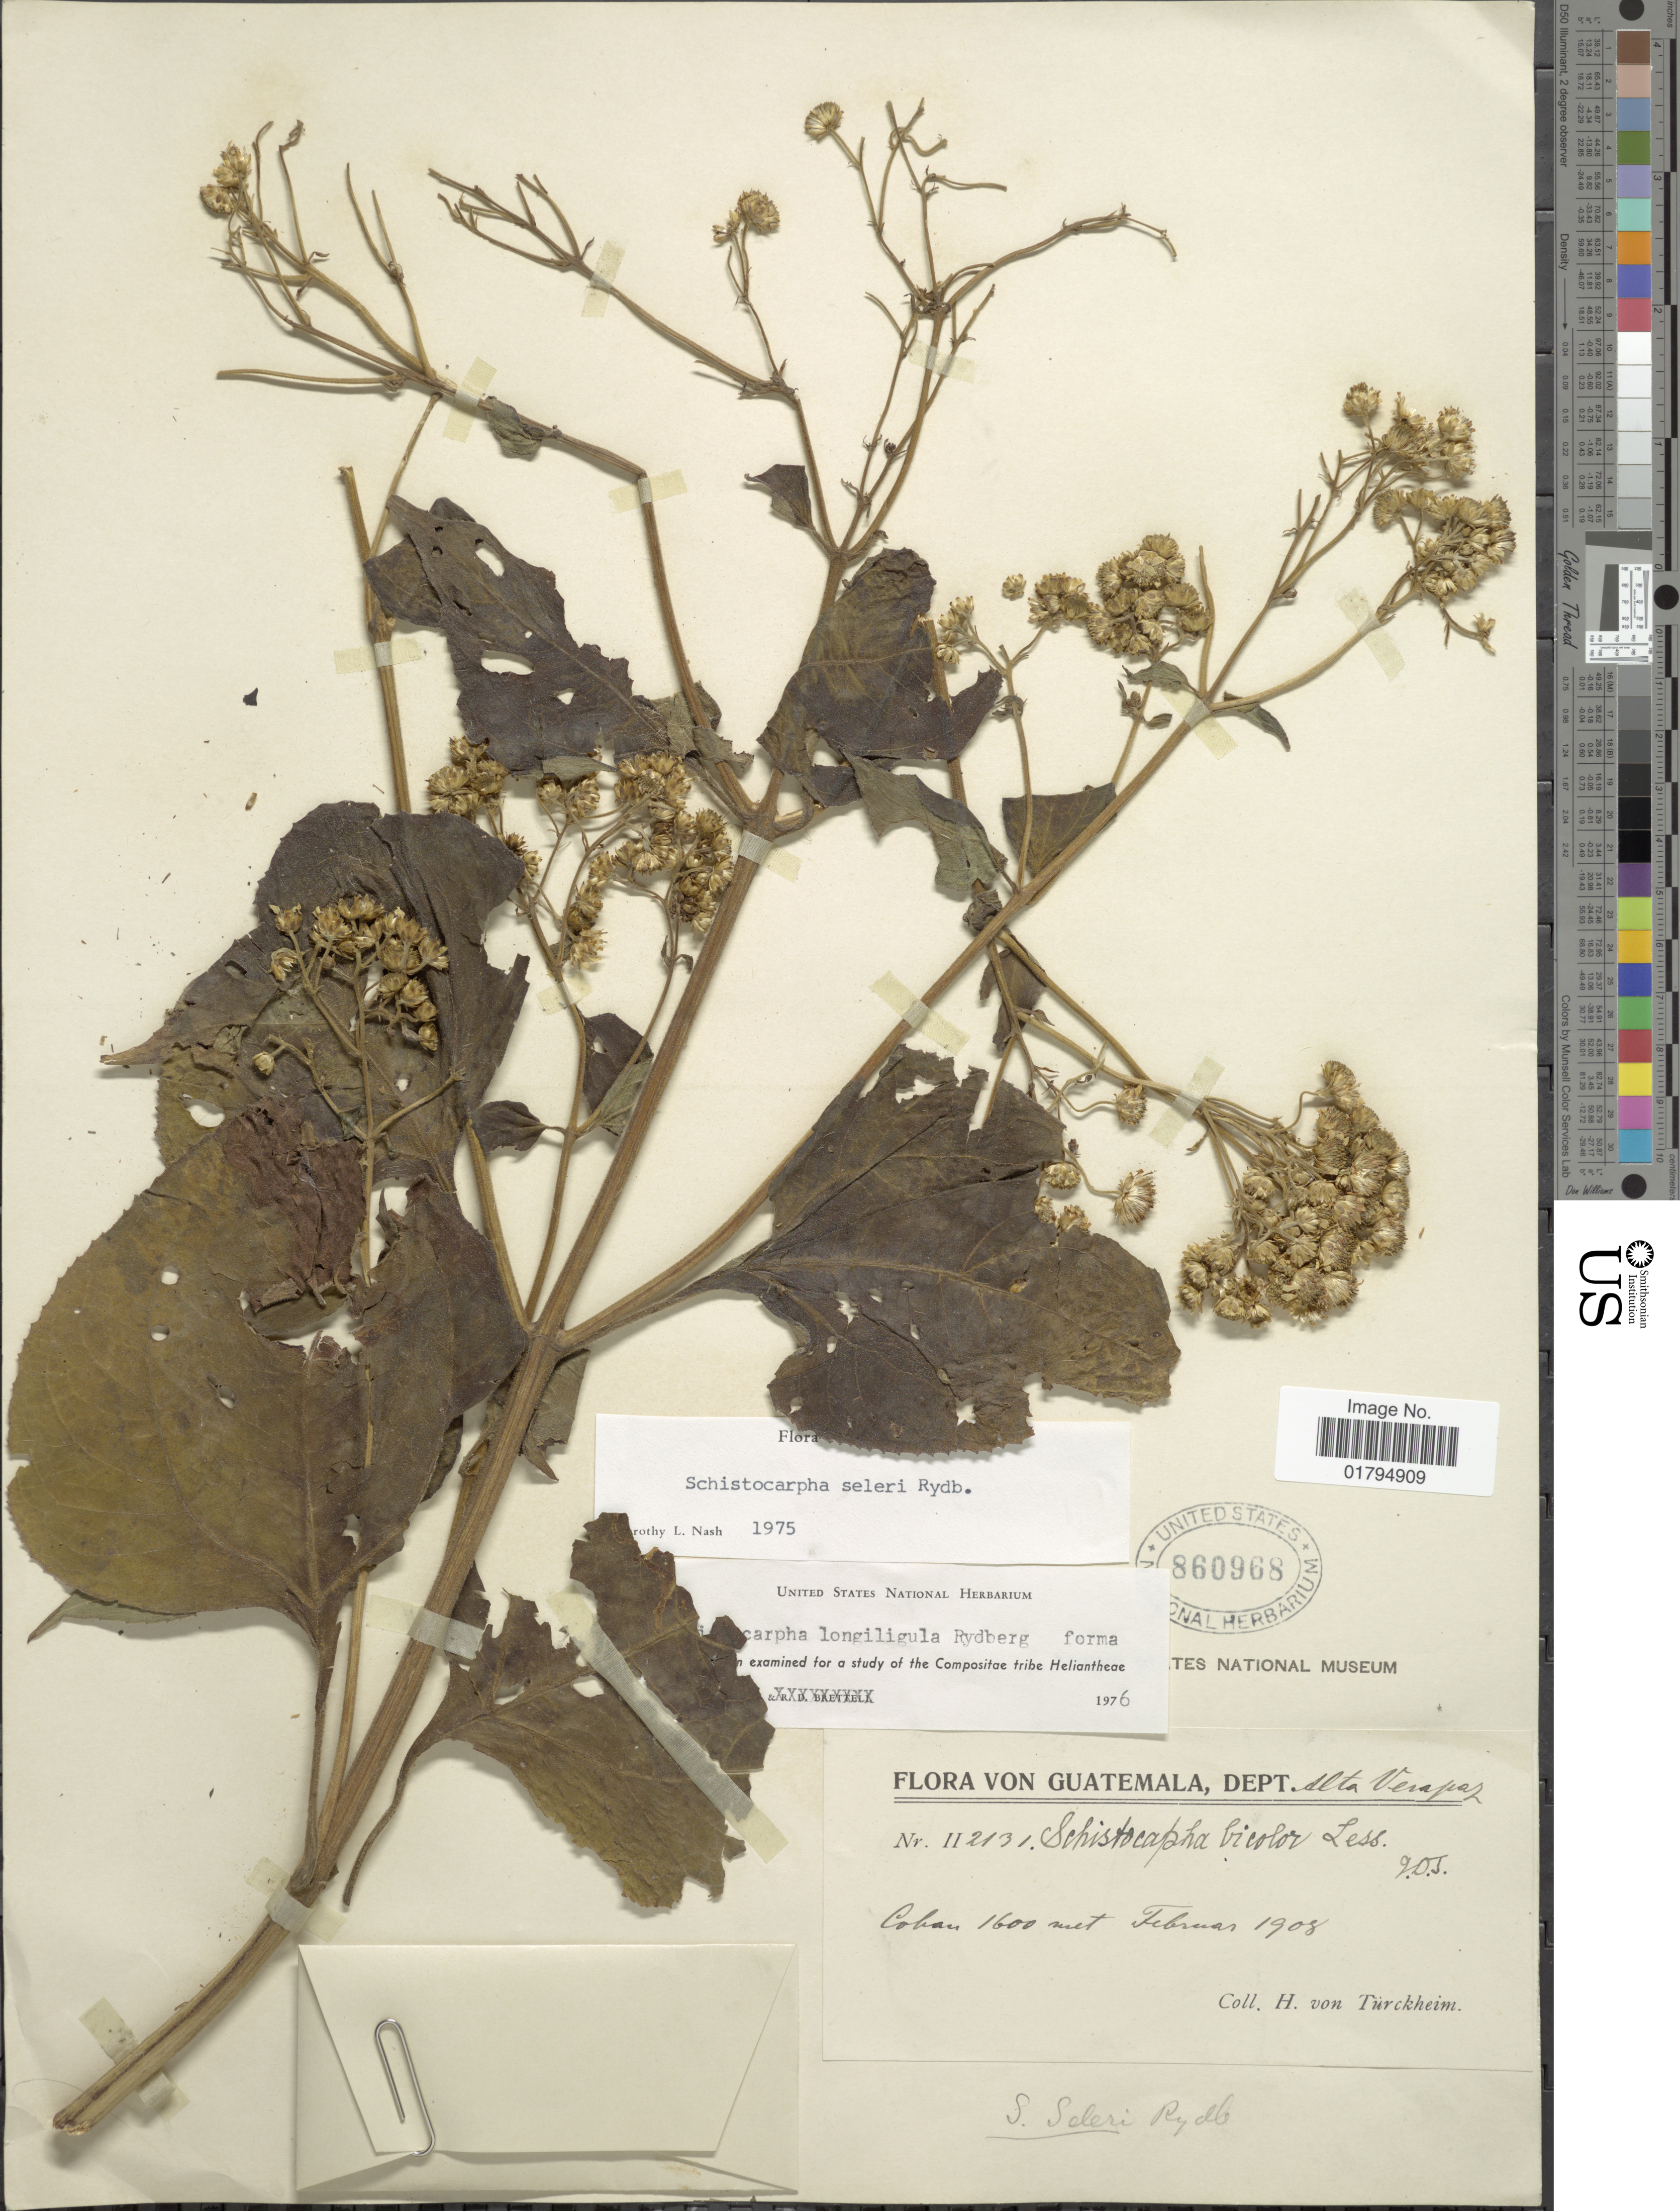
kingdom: Plantae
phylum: Tracheophyta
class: Magnoliopsida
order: Asterales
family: Asteraceae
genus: Schistocarpha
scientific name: Schistocarpha longiligula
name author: Rydb.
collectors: H. von Türckheim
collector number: II 2131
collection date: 1908-02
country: Guatemala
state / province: Alta Verapaz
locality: Coban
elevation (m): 1600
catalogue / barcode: US 860968